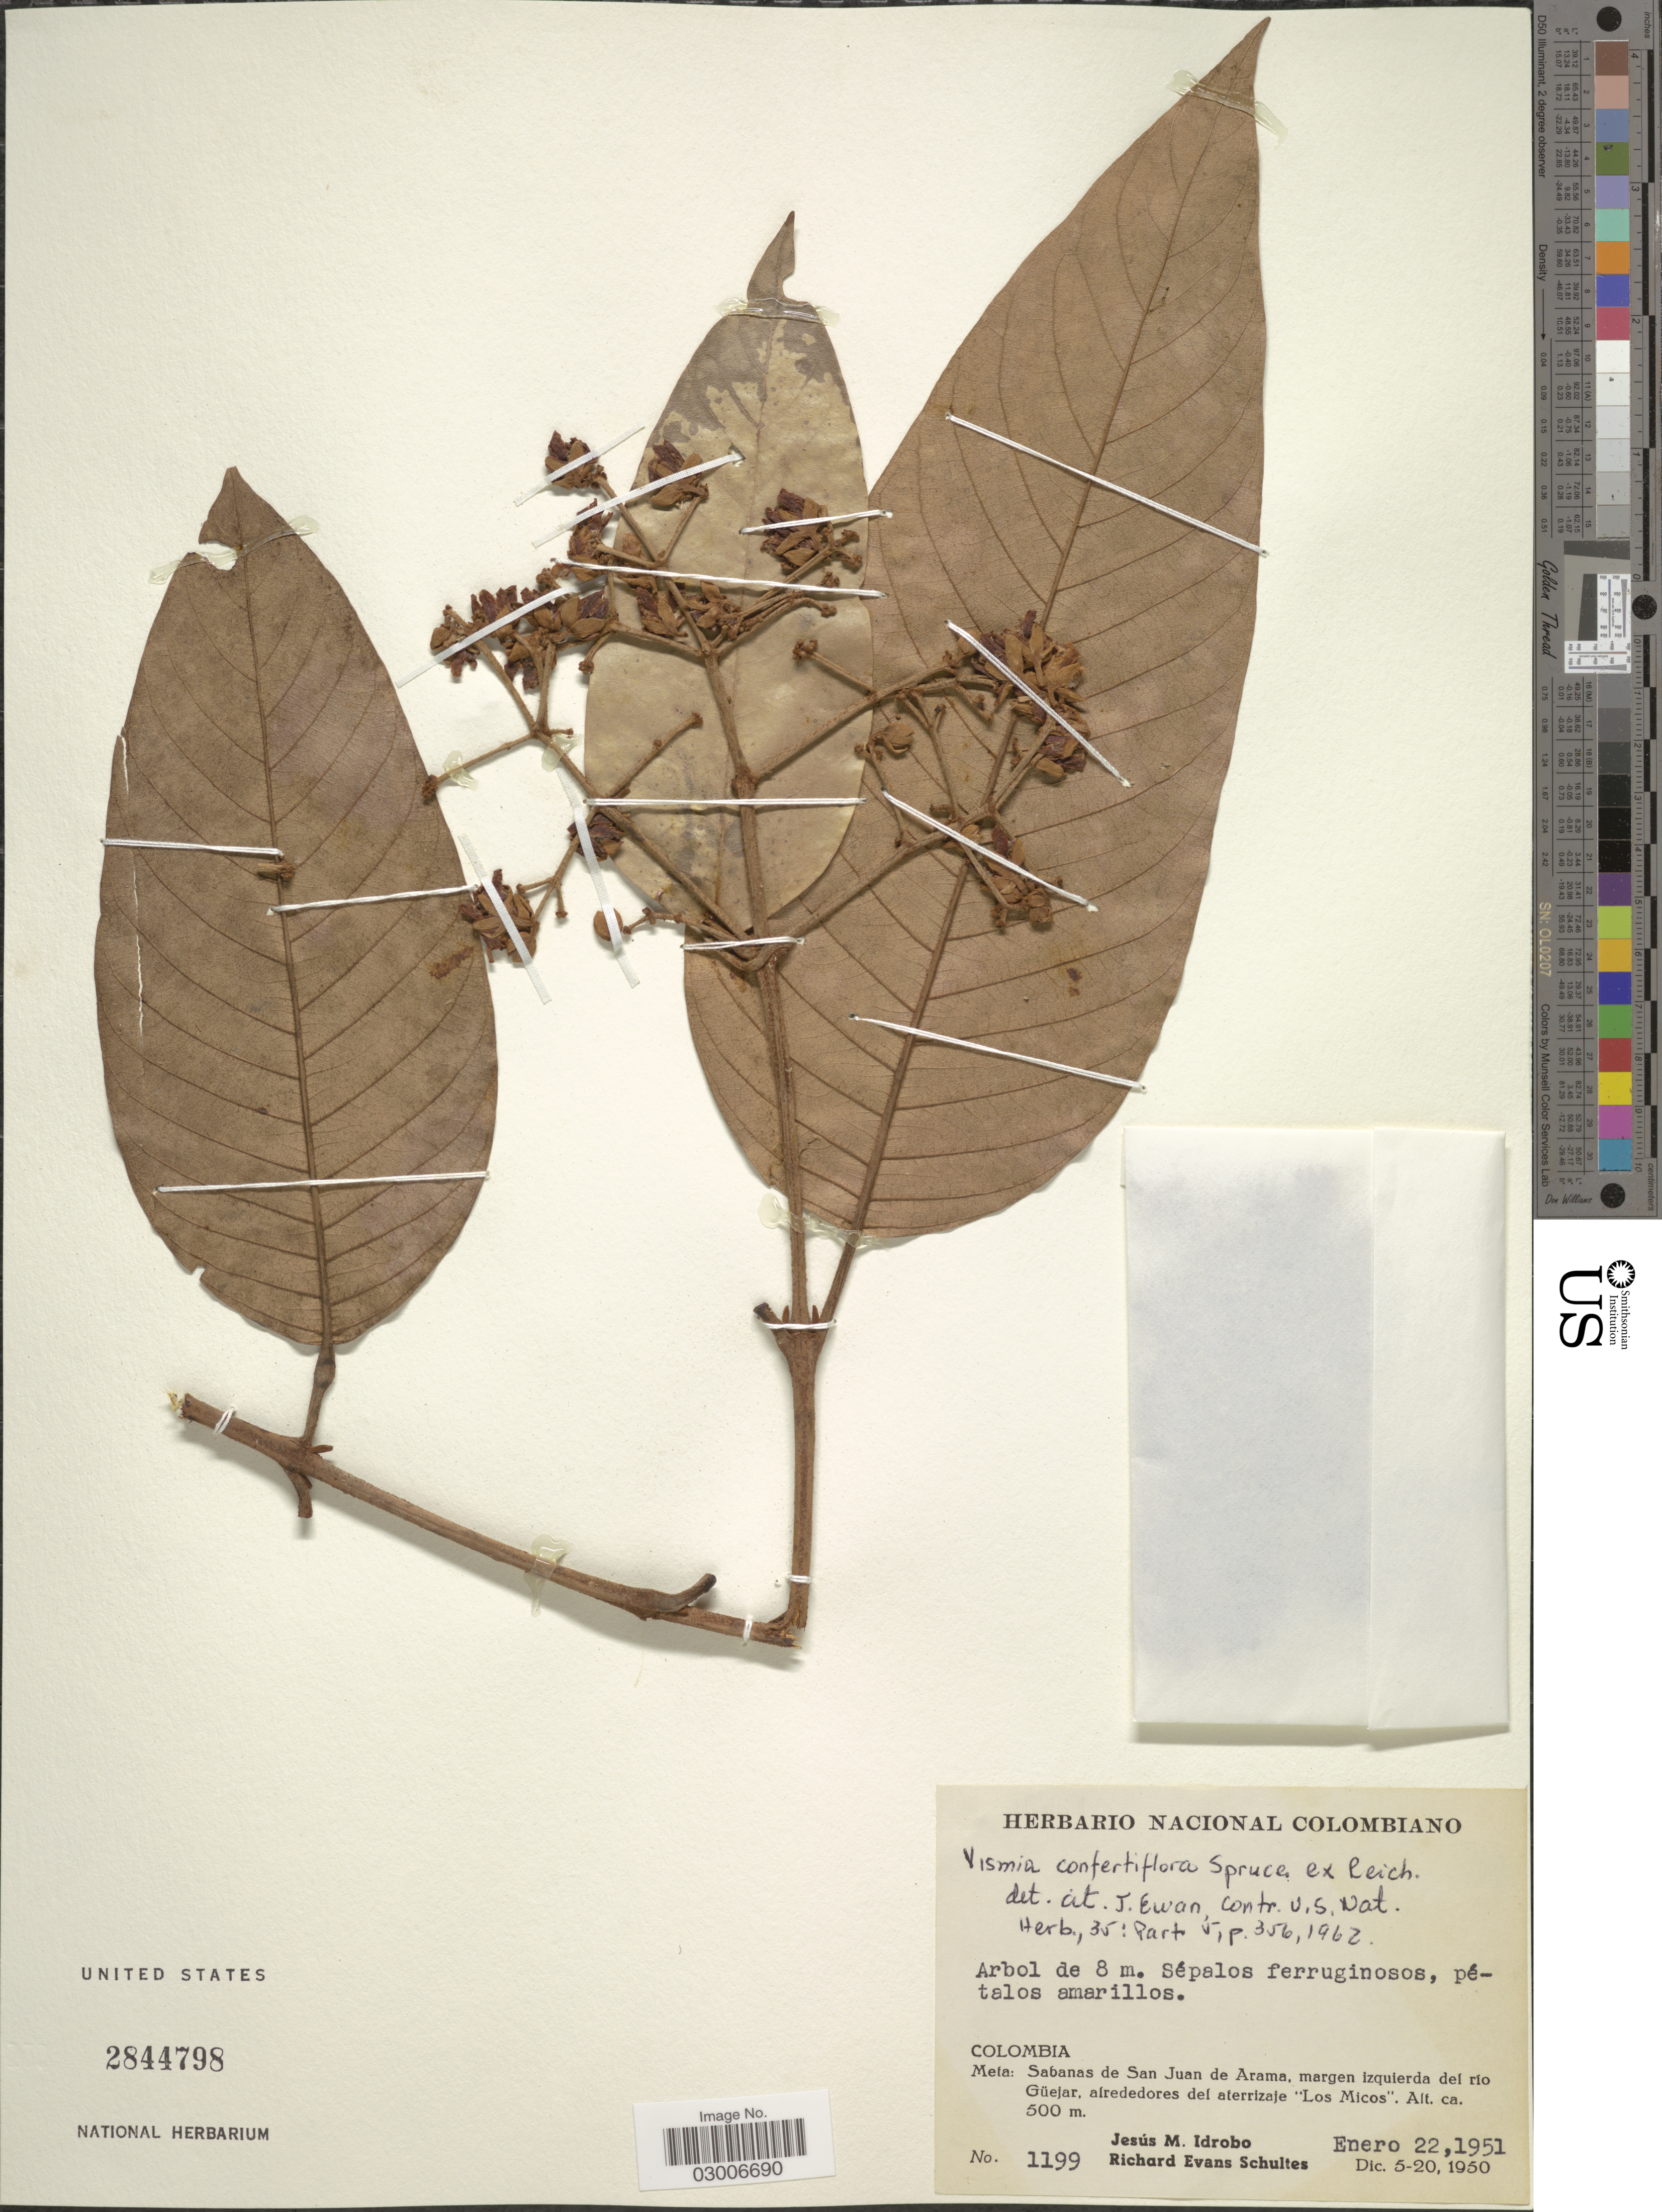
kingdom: Plantae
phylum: Tracheophyta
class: Magnoliopsida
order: Malpighiales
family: Hypericaceae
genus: Vismia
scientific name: Vismia confertiflora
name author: Spruce ex Reichardt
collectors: J. M. Idrobo & R. E. Schultes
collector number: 1199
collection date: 1950-12-05/1950-12-20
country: Colombia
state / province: Meta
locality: Sabanas de San Juan de Arama, margen izquierda del río Güejar, alrededores del aterrizaje "Los Micos".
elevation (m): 500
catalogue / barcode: US 2844798